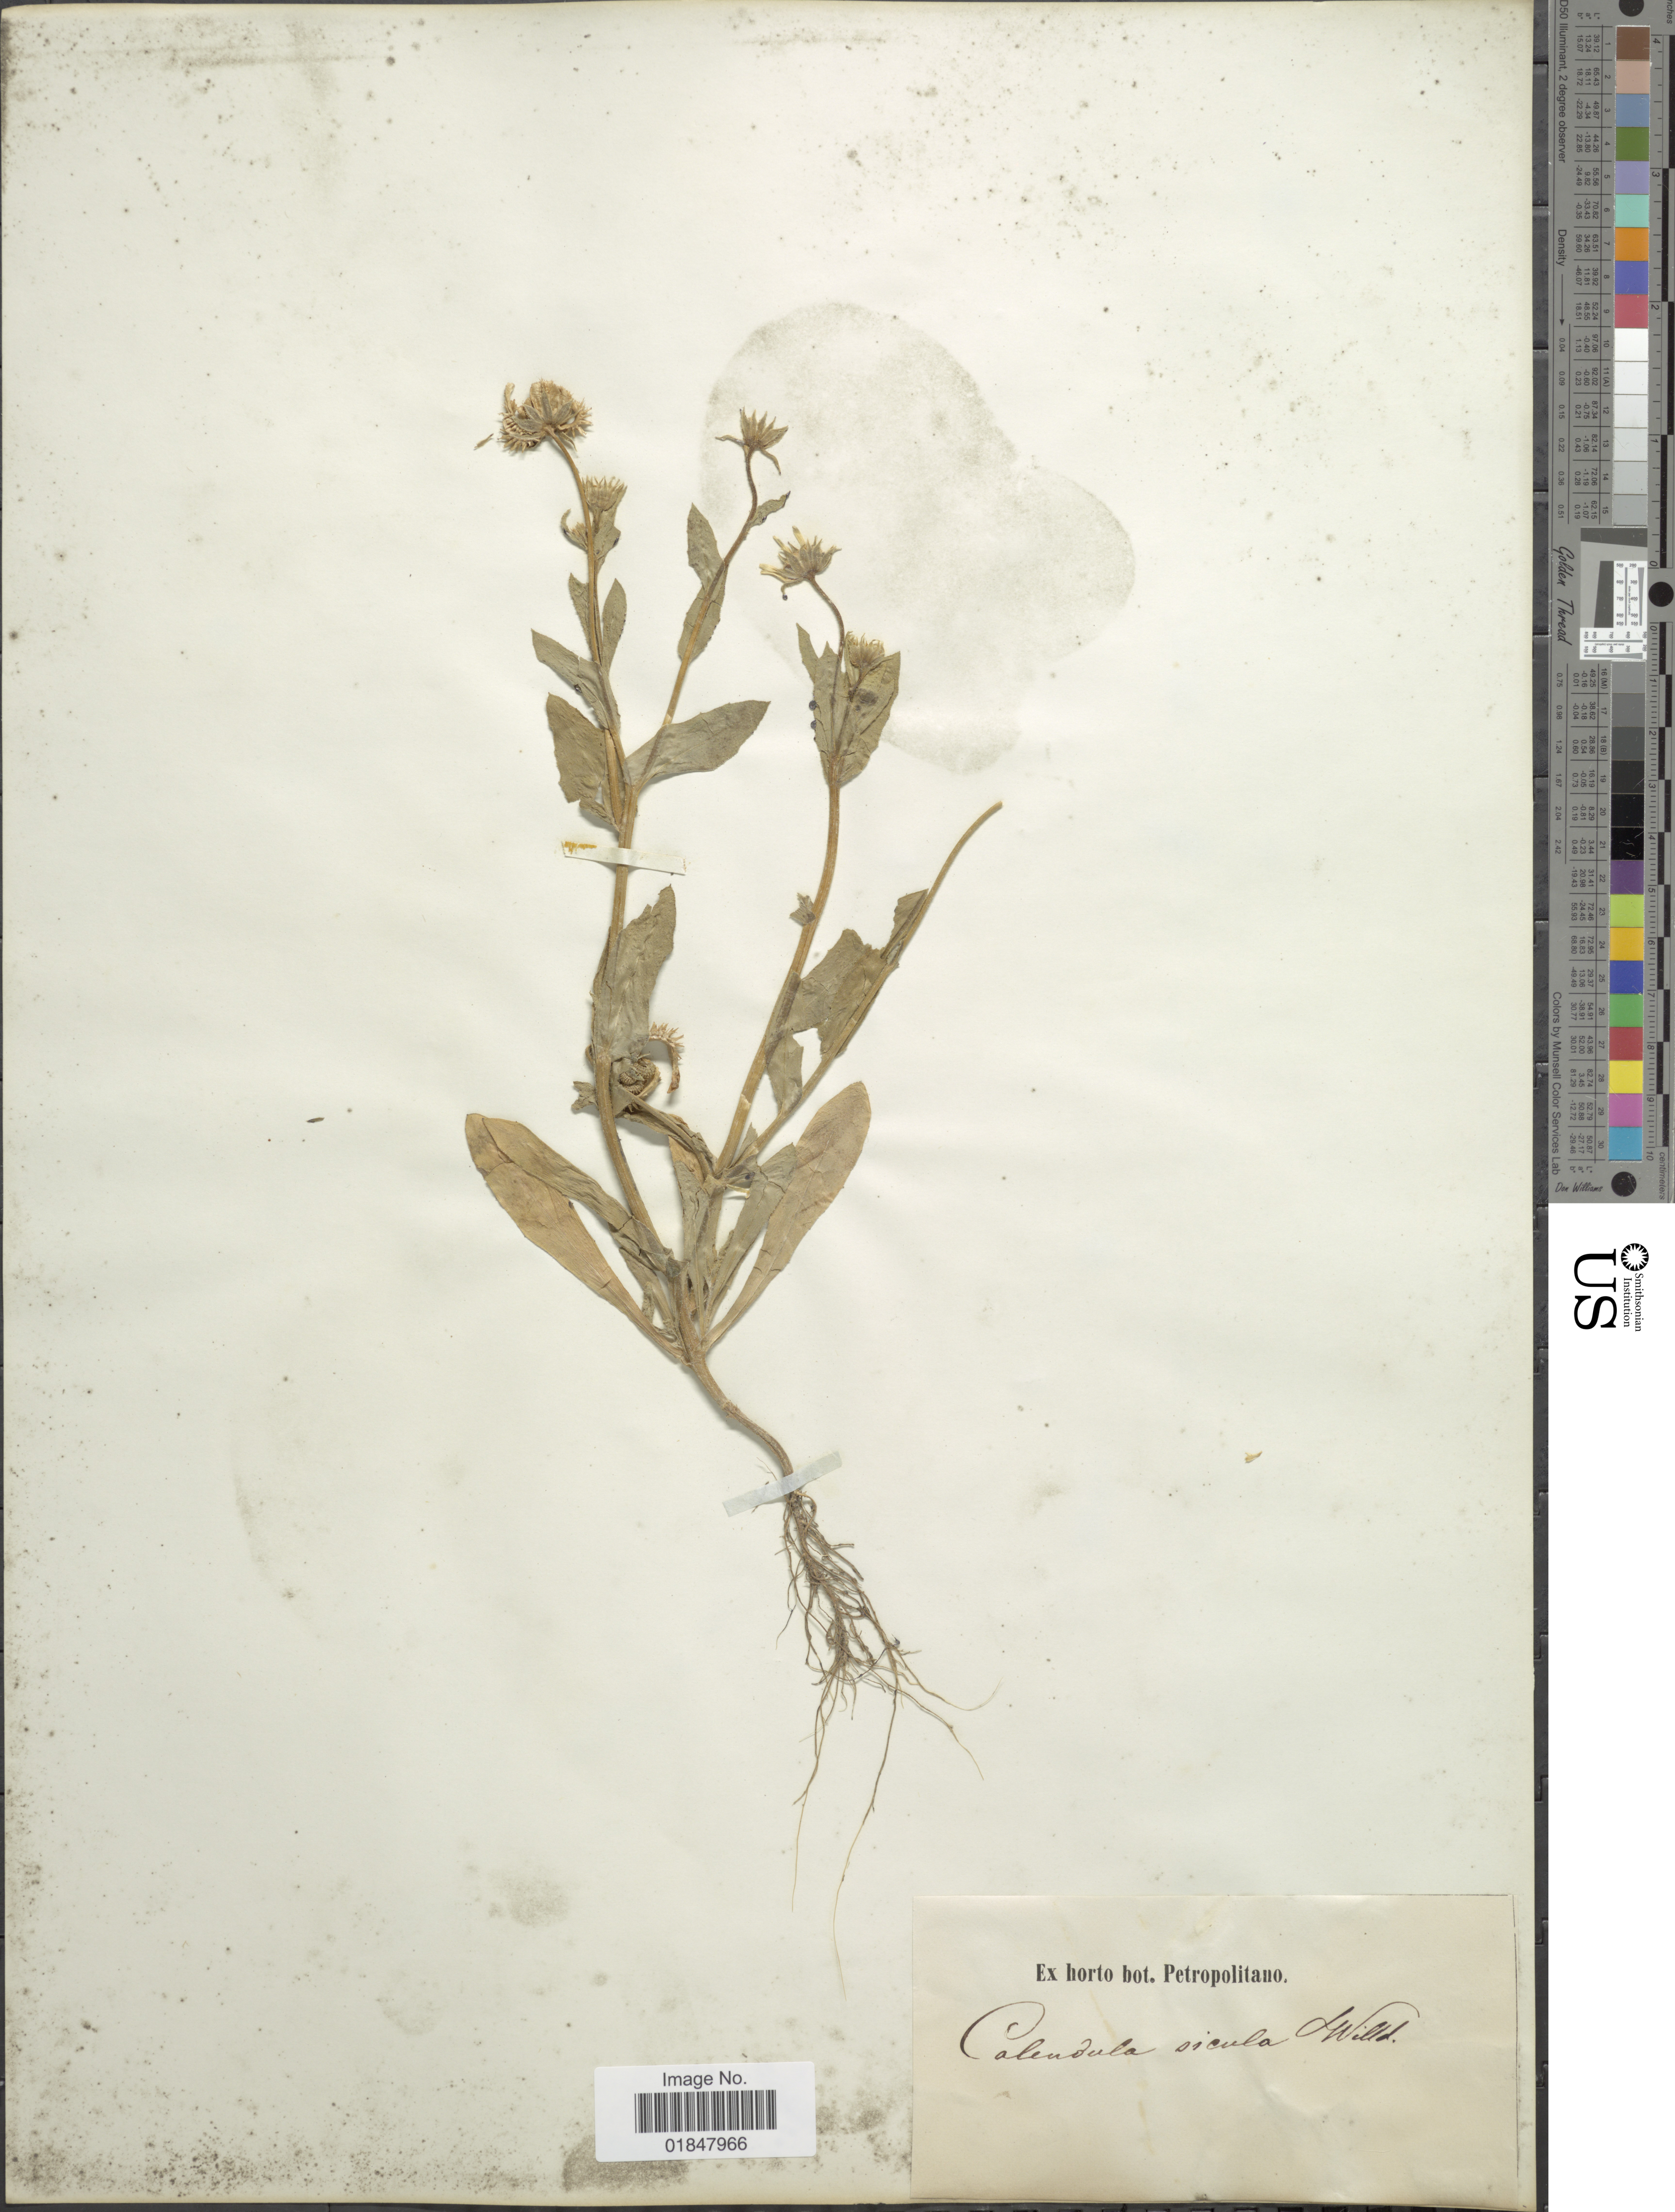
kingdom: Plantae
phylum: Tracheophyta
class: Magnoliopsida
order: Asterales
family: Asteraceae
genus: Calendula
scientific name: Calendula stellata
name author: Cav.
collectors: ex Horto Bot. Petropolitano